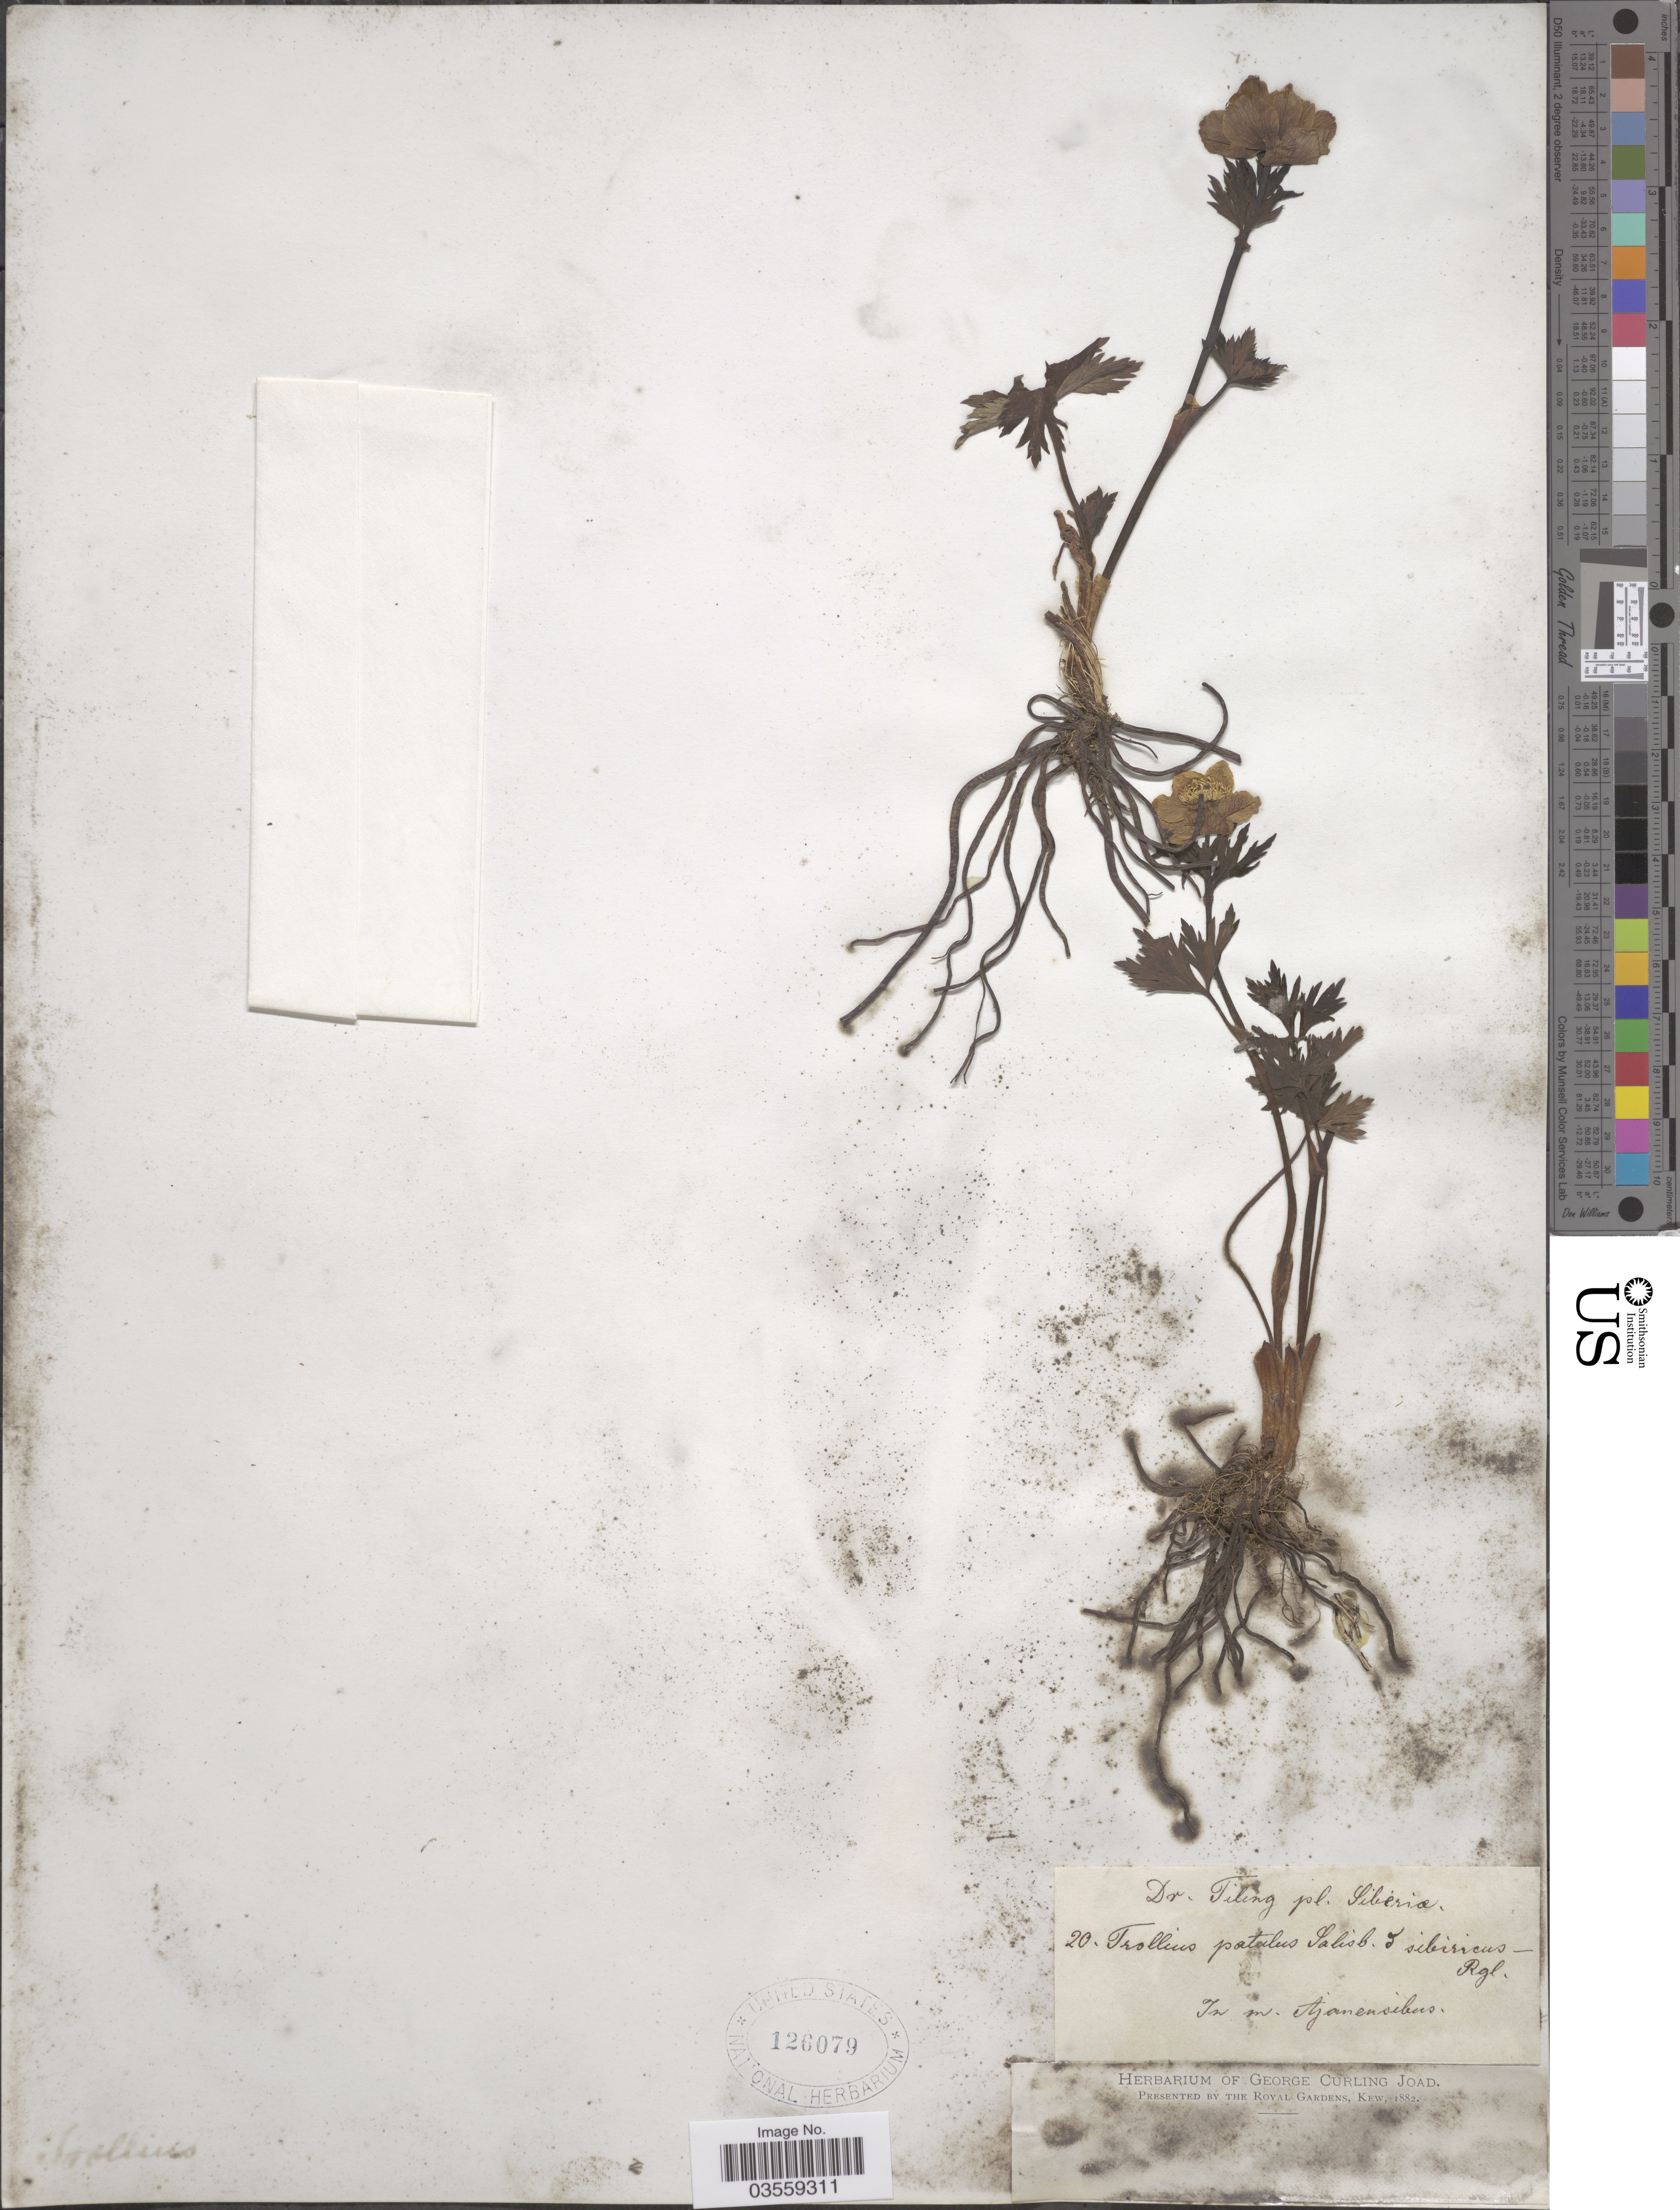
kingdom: Plantae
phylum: Tracheophyta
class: Magnoliopsida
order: Ranunculales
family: Ranunculaceae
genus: Trollius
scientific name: Trollius patulus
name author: Salisb.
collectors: -. Tiling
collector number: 20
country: Russian Federation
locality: Siberia. In m. Ajanensibus.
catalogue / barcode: US 126079